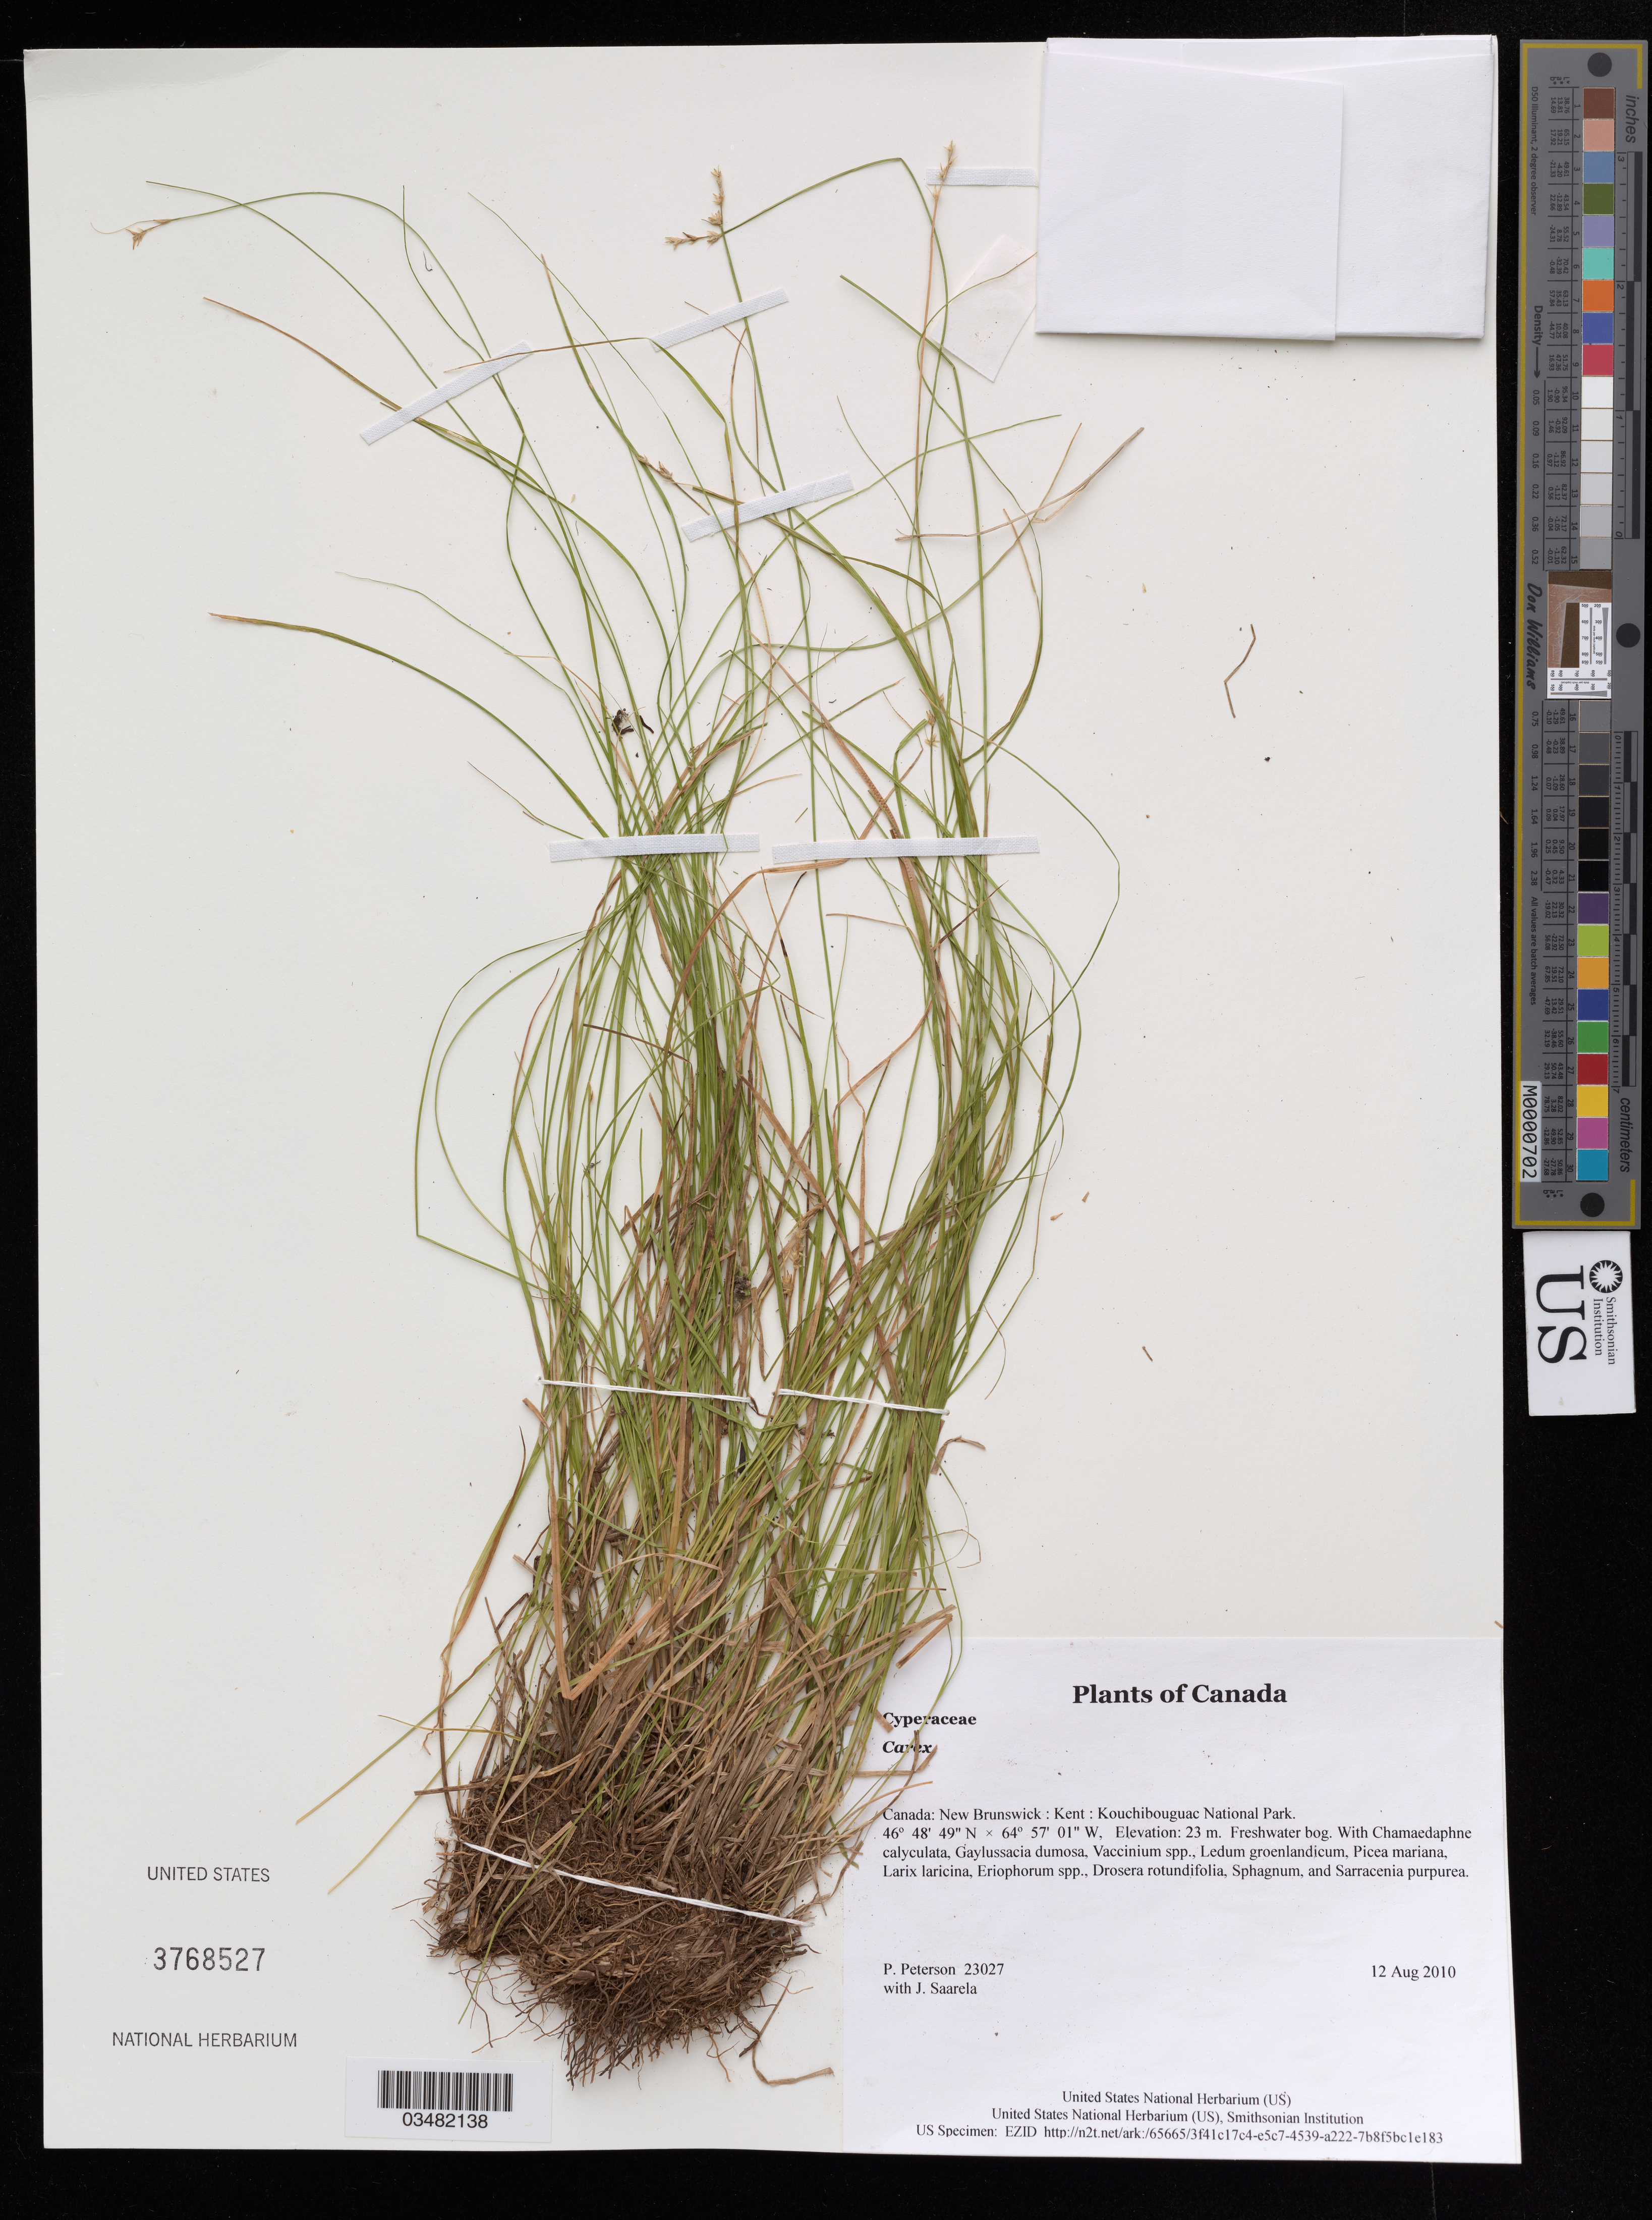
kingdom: Plantae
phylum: Tracheophyta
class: Liliopsida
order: Poales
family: Cyperaceae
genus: Carex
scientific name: Carex sp.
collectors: P. M. Peterson & J. Saarela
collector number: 23027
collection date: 2010-08-12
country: Canada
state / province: New Brunswick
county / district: Kent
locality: Kouchibouguac National Park.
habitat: Freshwater bog.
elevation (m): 23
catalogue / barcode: US 3768527